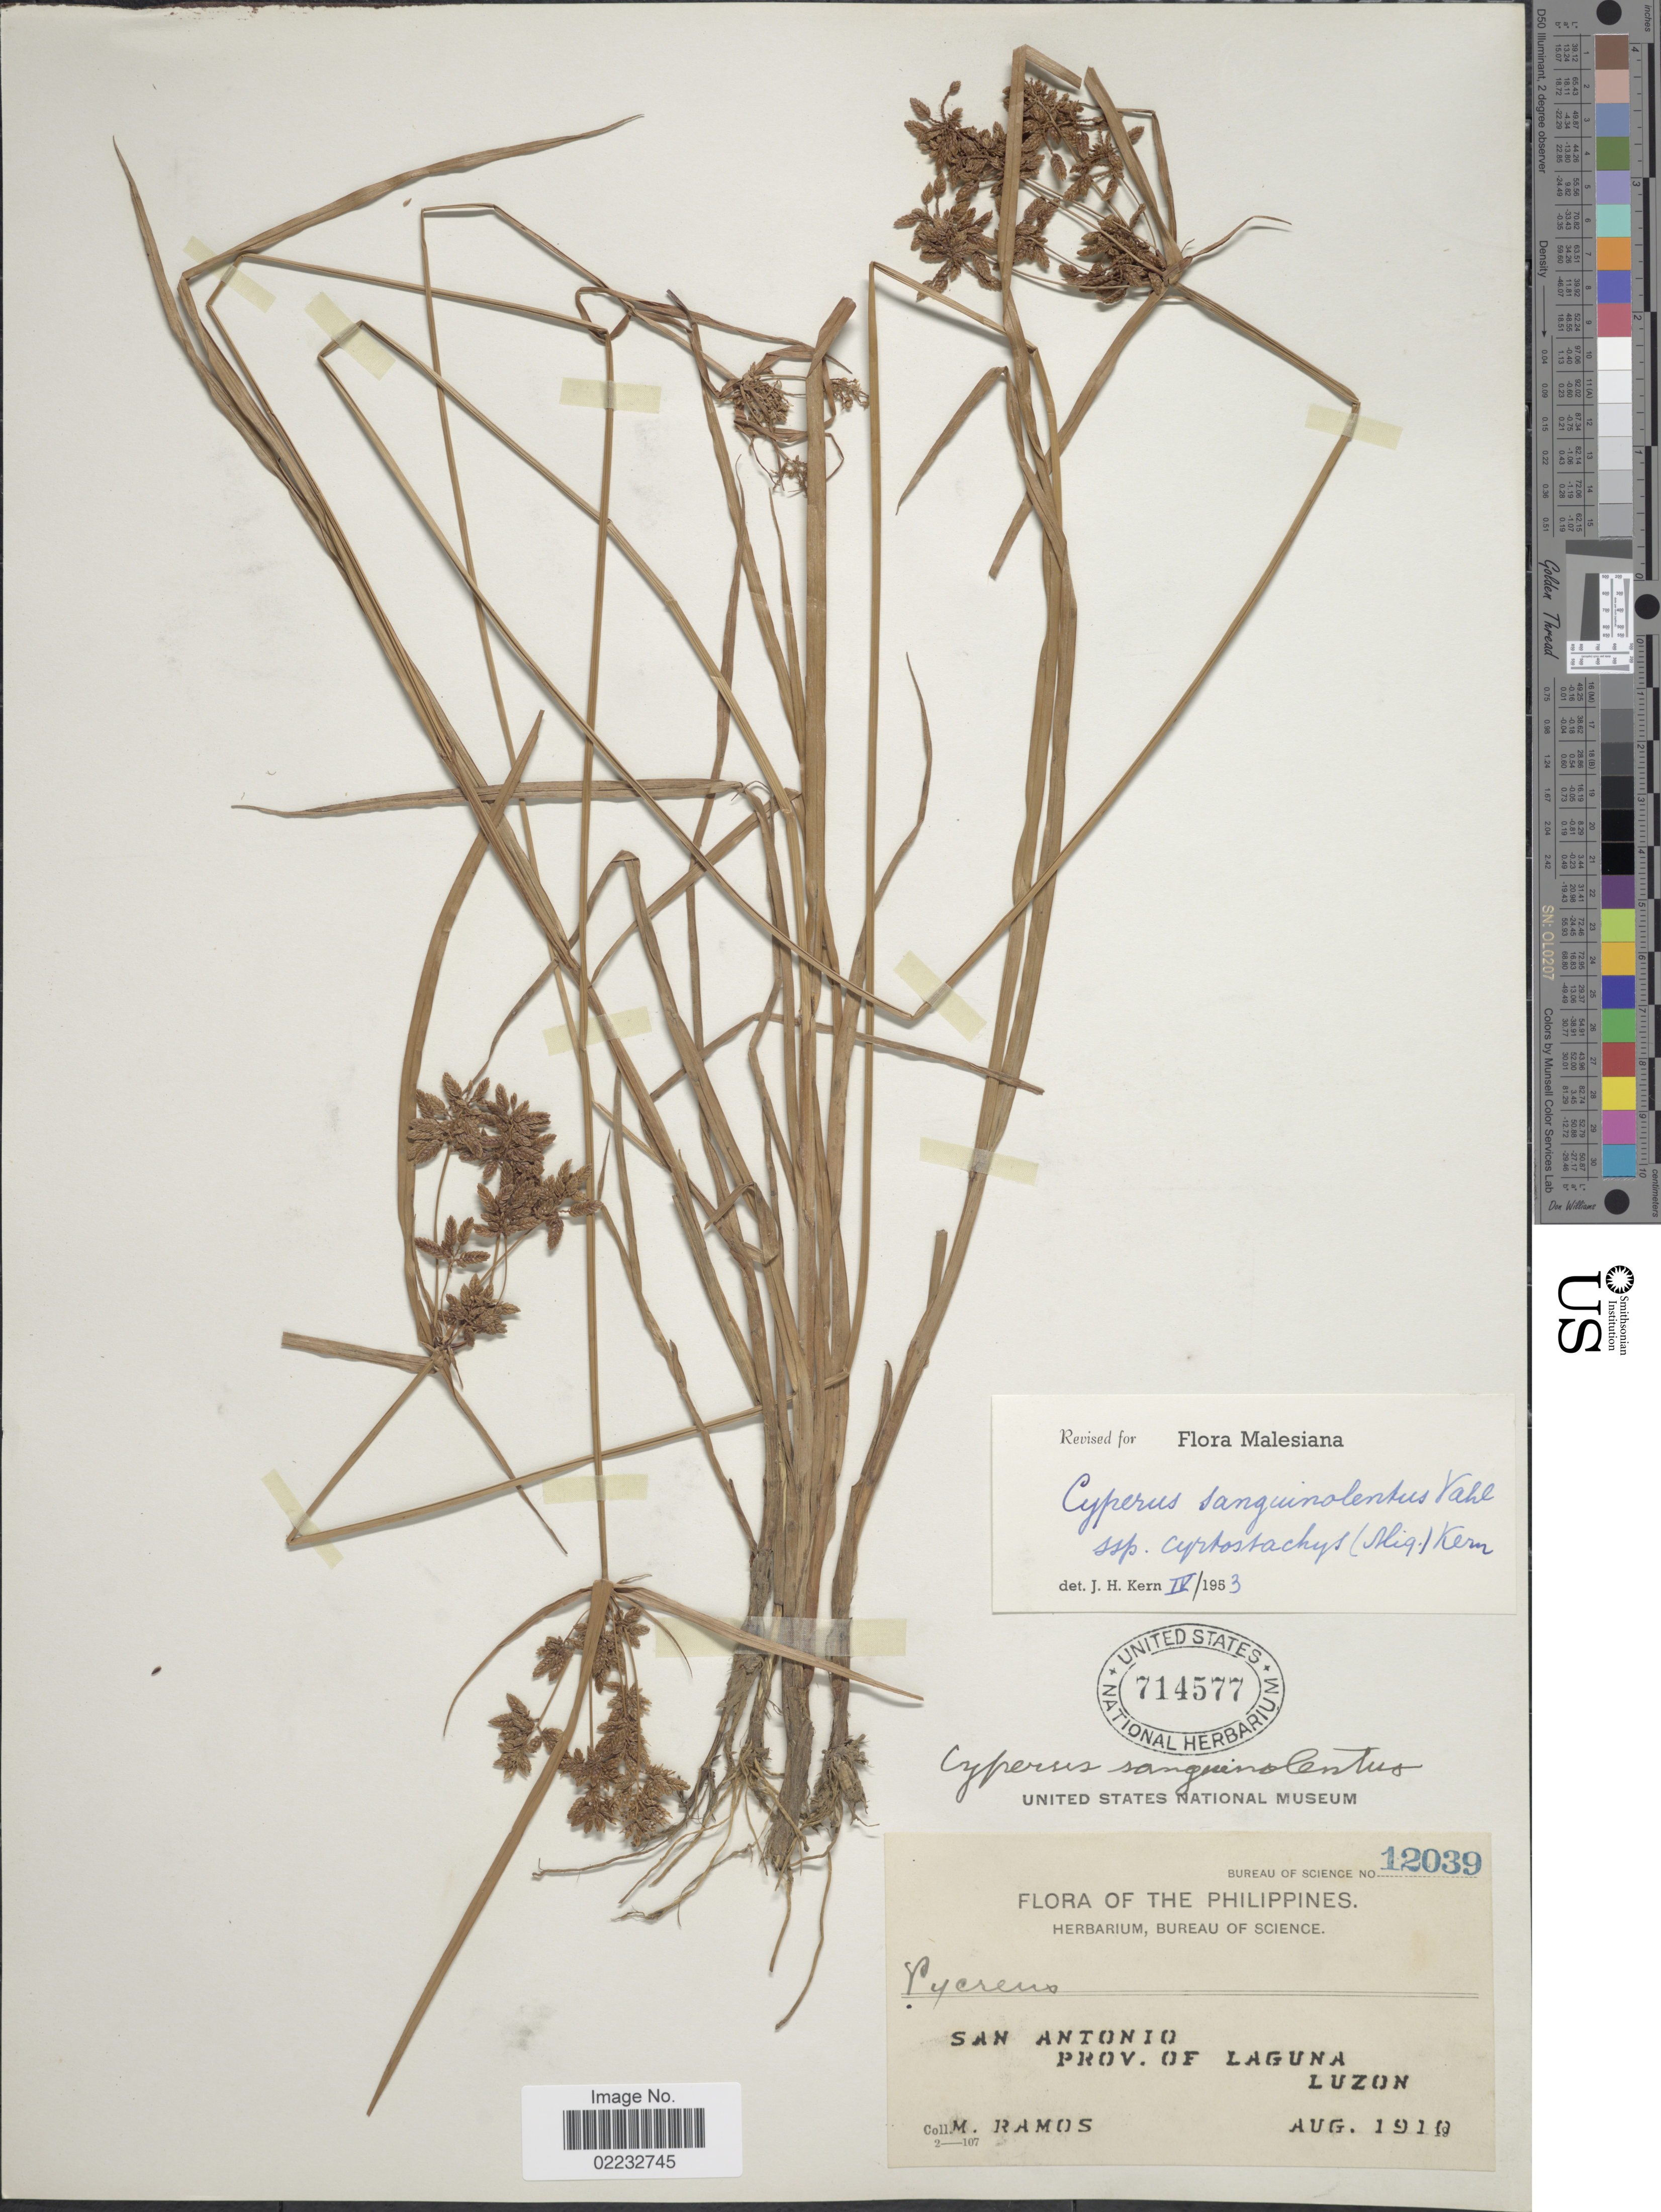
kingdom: Plantae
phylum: Tracheophyta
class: Liliopsida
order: Poales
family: Cyperaceae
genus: Cyperus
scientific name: Cyperus sanguinolentus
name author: Vahl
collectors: M. Ramos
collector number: Bureau of Science 12039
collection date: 1910-08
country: Philippines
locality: San Antonio. Prov. of Laguna, Luzon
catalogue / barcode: US 714577